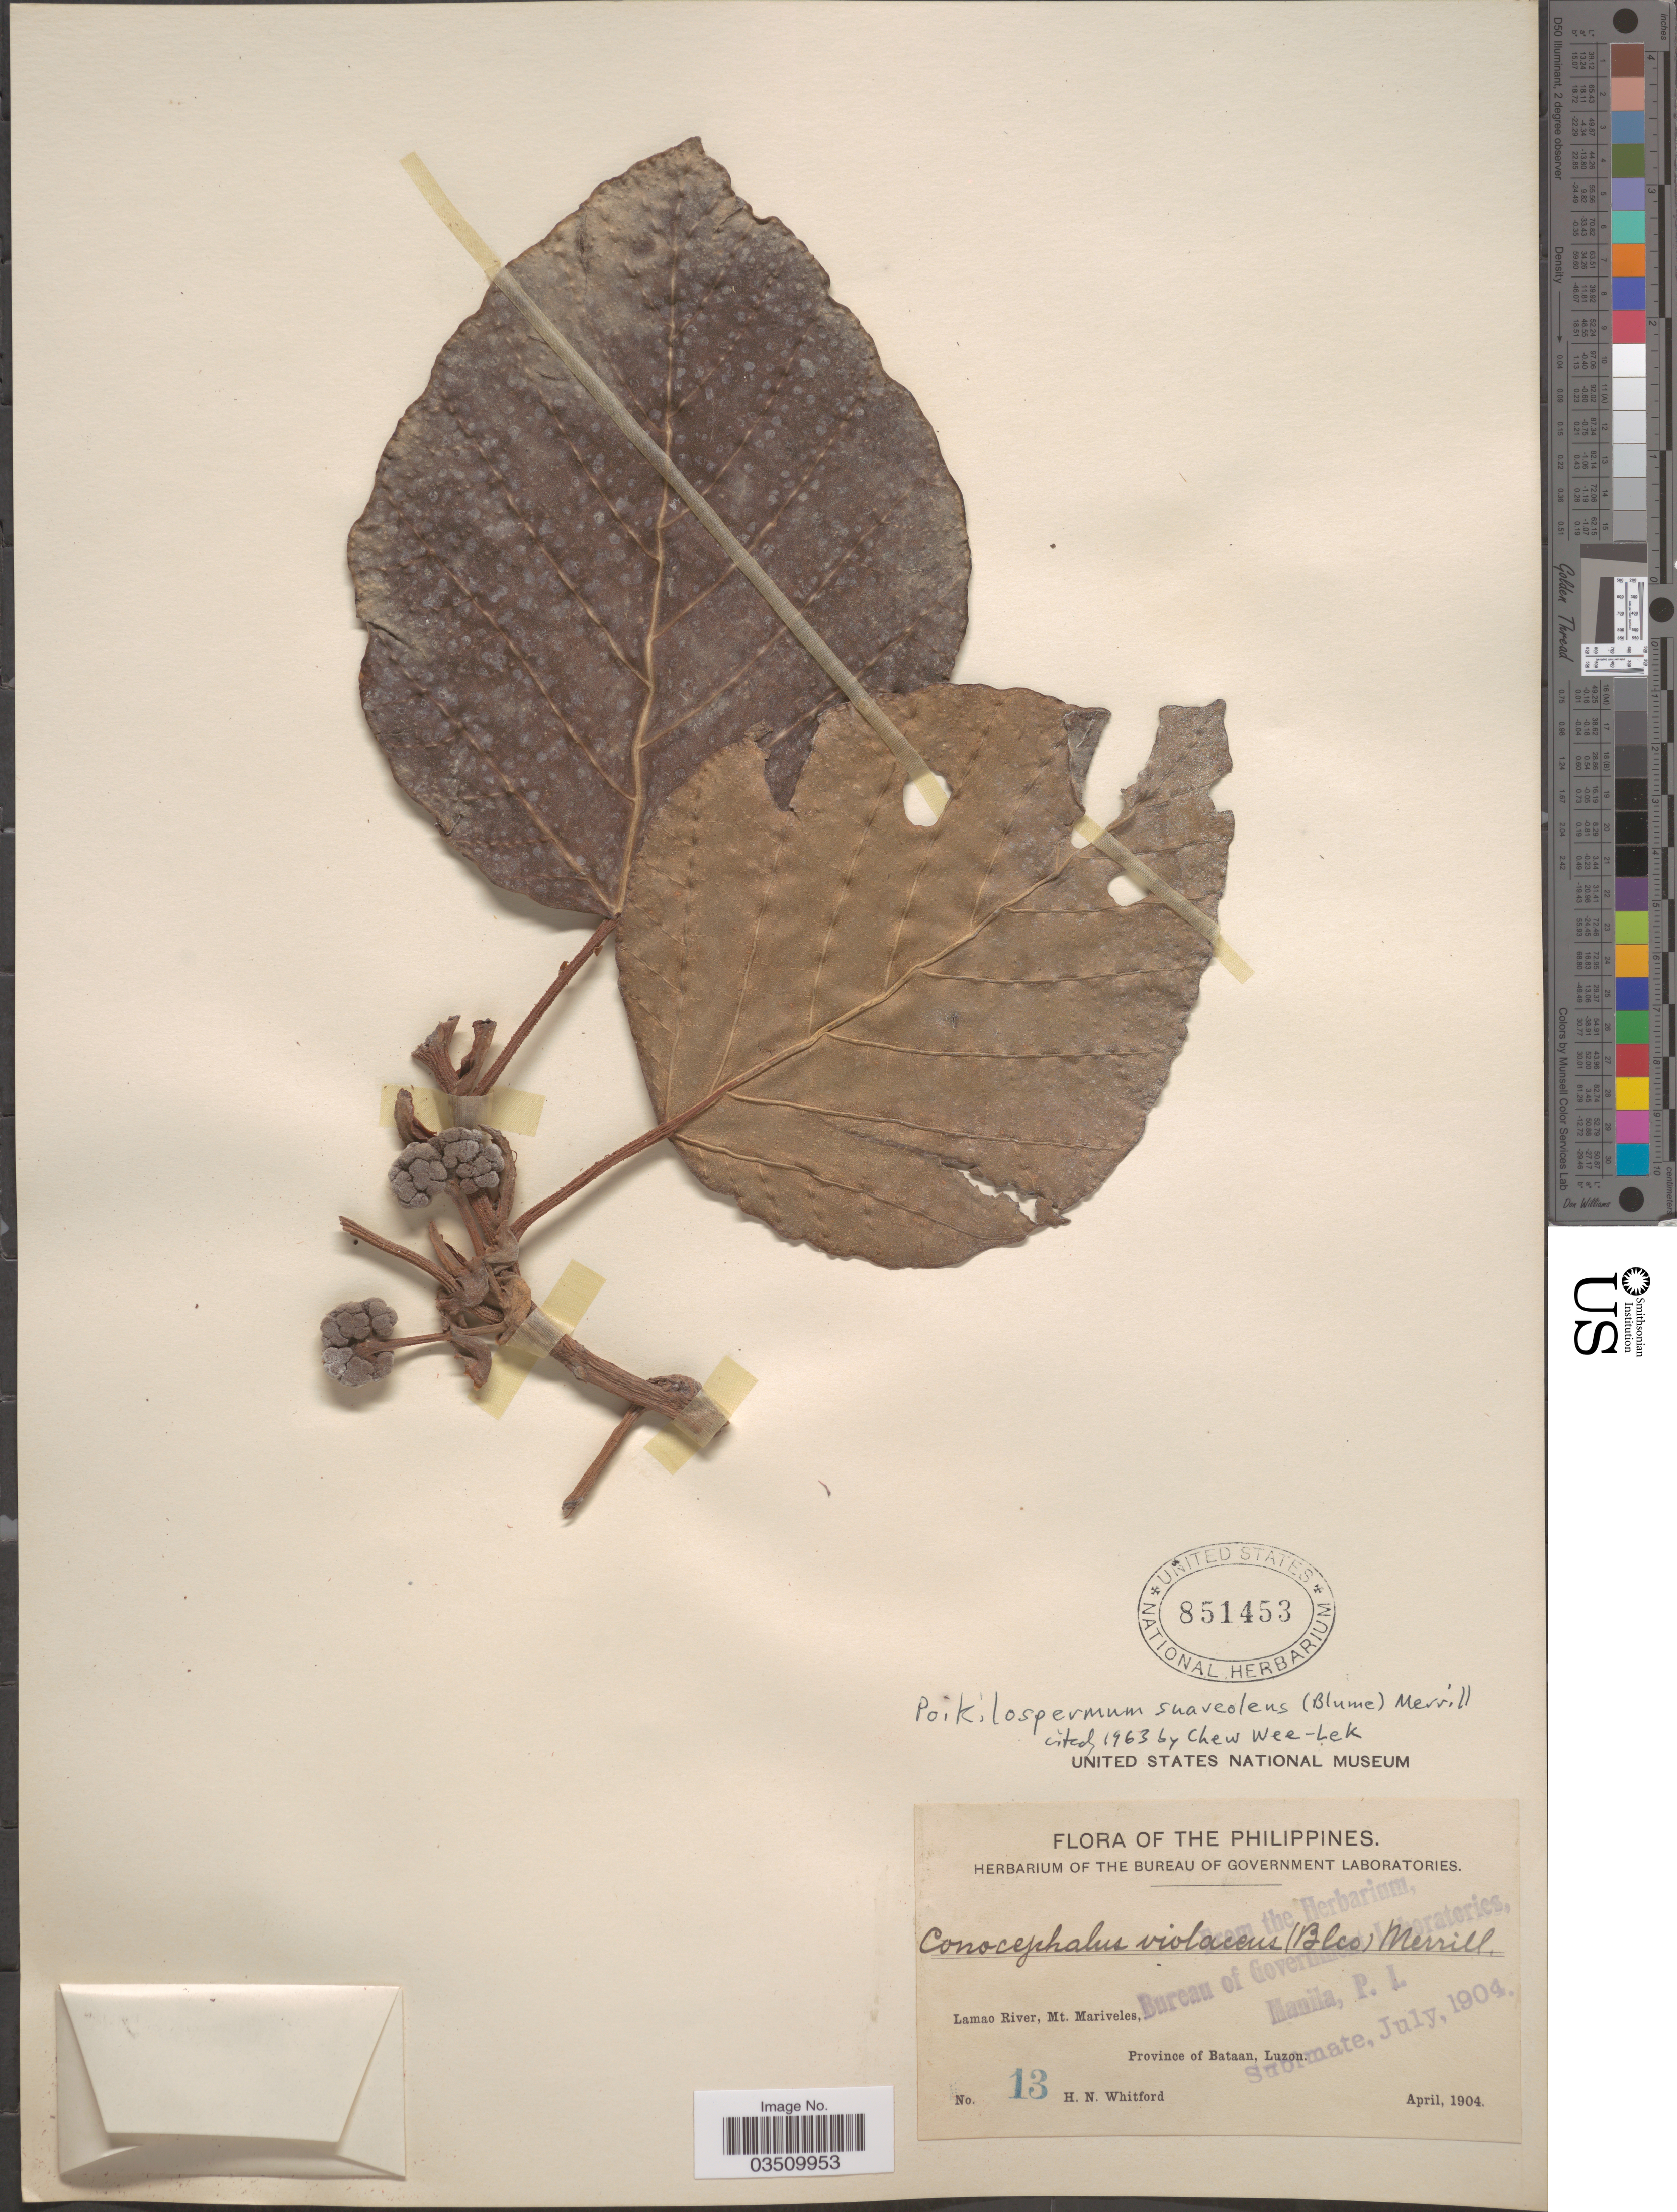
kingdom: Plantae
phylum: Tracheophyta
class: Magnoliopsida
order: Rosales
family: Urticaceae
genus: Poikilospermum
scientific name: Poikilospermum suaveolens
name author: (Blume) Merr.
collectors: H. N. Whitford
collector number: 13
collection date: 1904-04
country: Philippines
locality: Lamao River, Mt. Mariveles, Province of Bataan, Luzon.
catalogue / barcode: US 851453